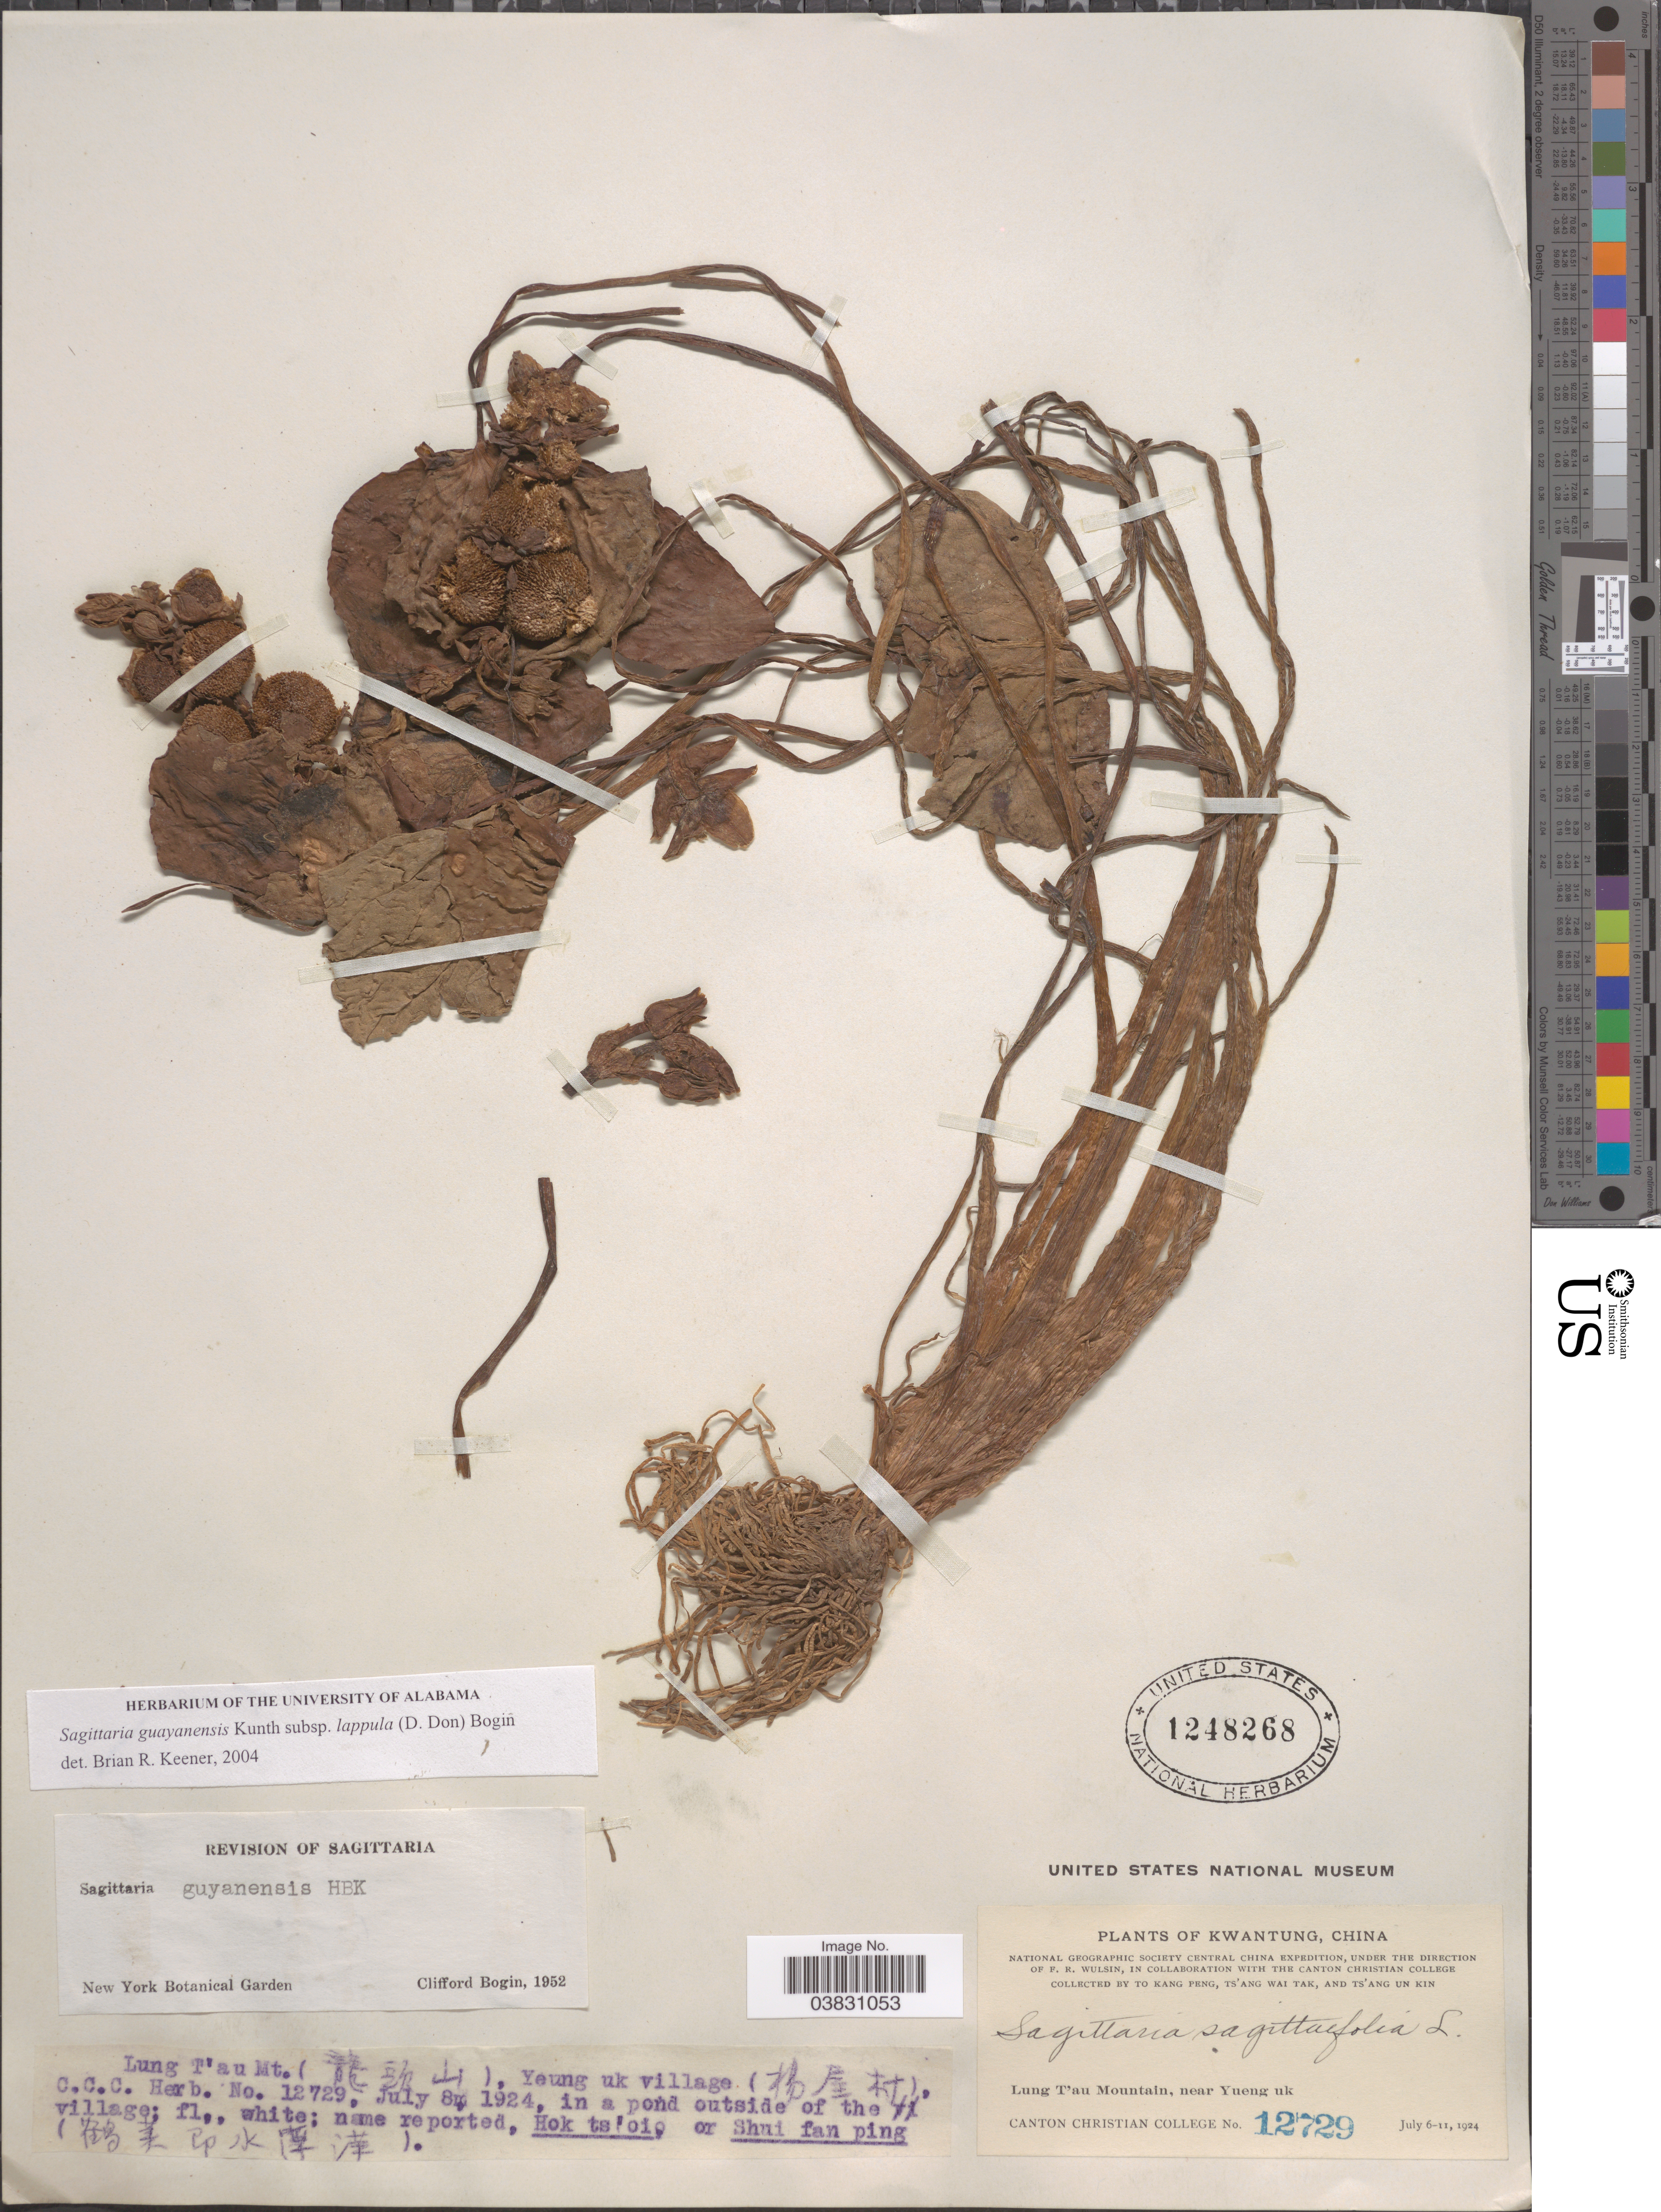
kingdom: Plantae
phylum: Tracheophyta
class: Liliopsida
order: Alismatales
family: Alismataceae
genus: Sagittaria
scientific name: Sagittaria guayanensis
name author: Kunth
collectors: Kang Peng To, W. T. Tsang & Ts' Ang Un Kin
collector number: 12729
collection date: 1924-07-08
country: China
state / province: Guangdong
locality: Kwangtung, Lung T'au Mountain, near Yueng uk village. In a pond outside of the village.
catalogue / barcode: US 1248268